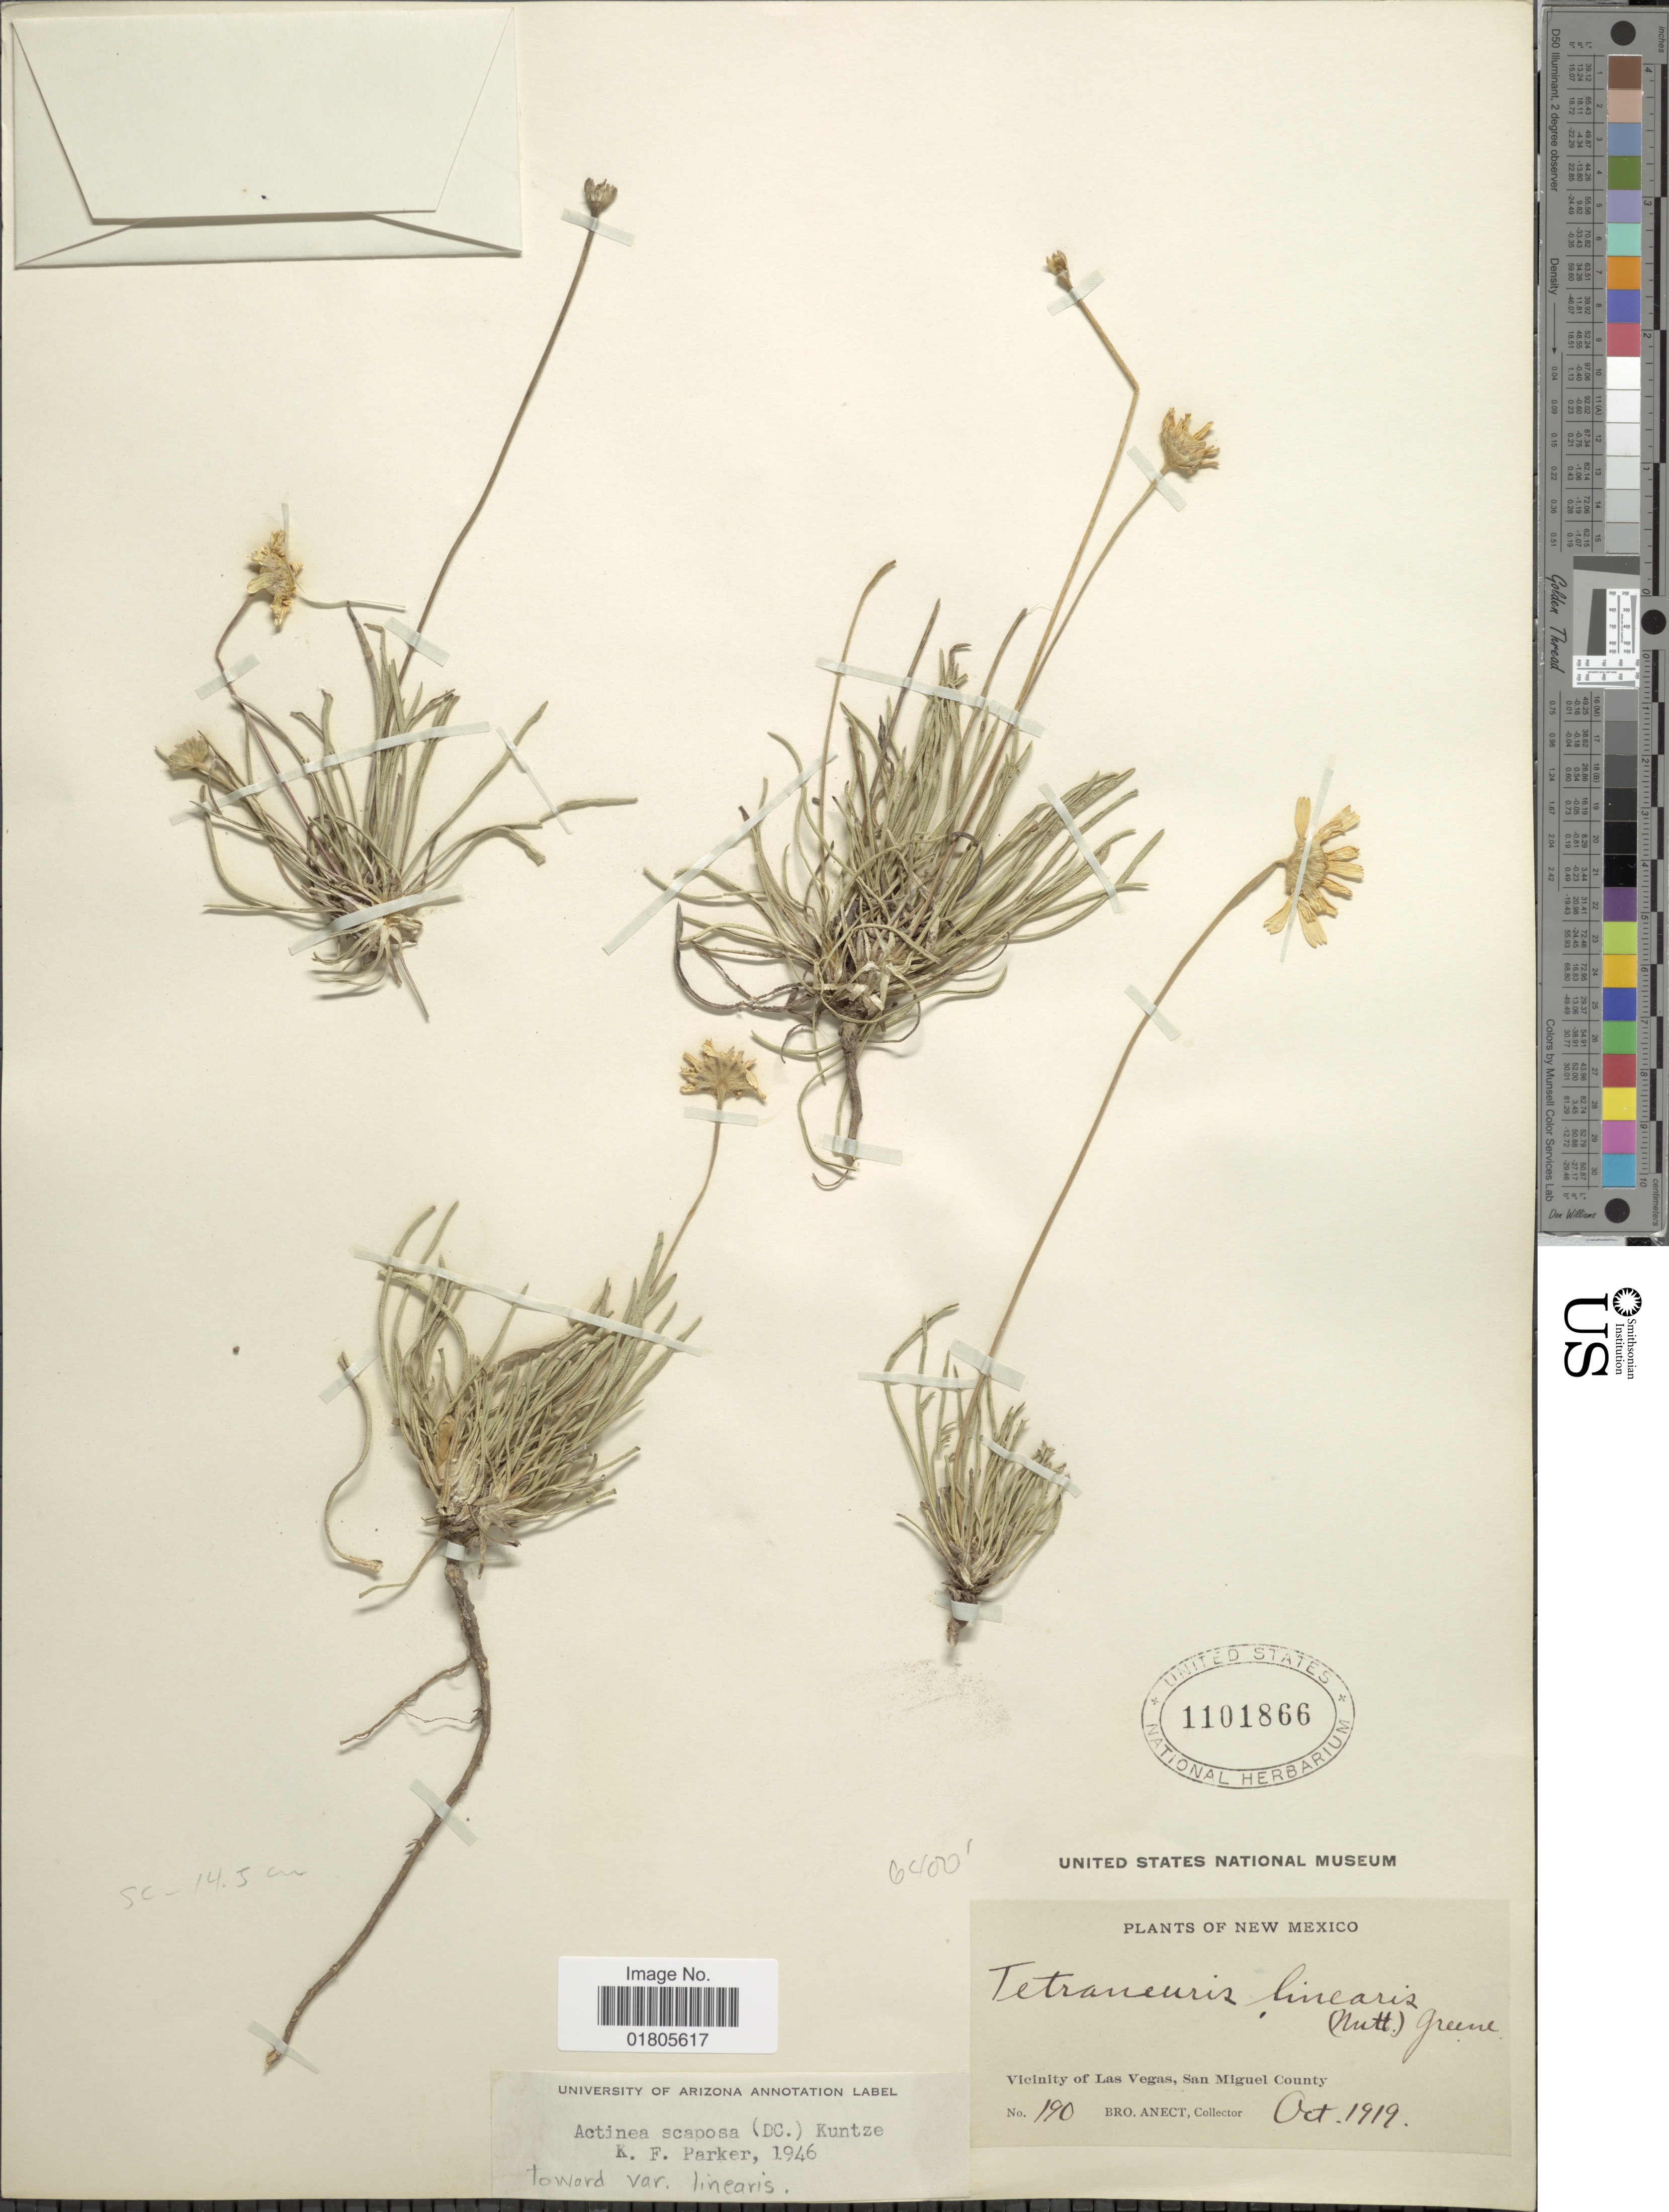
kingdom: Plantae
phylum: Tracheophyta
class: Magnoliopsida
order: Asterales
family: Asteraceae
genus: Actinea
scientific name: Actinea scaposa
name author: (DC.) Kuntze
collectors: B. Anect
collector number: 190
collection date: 1919-10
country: United States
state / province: New Mexico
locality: Vicinity of Las Vegas San Miguel County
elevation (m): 1951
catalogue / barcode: US 1101866